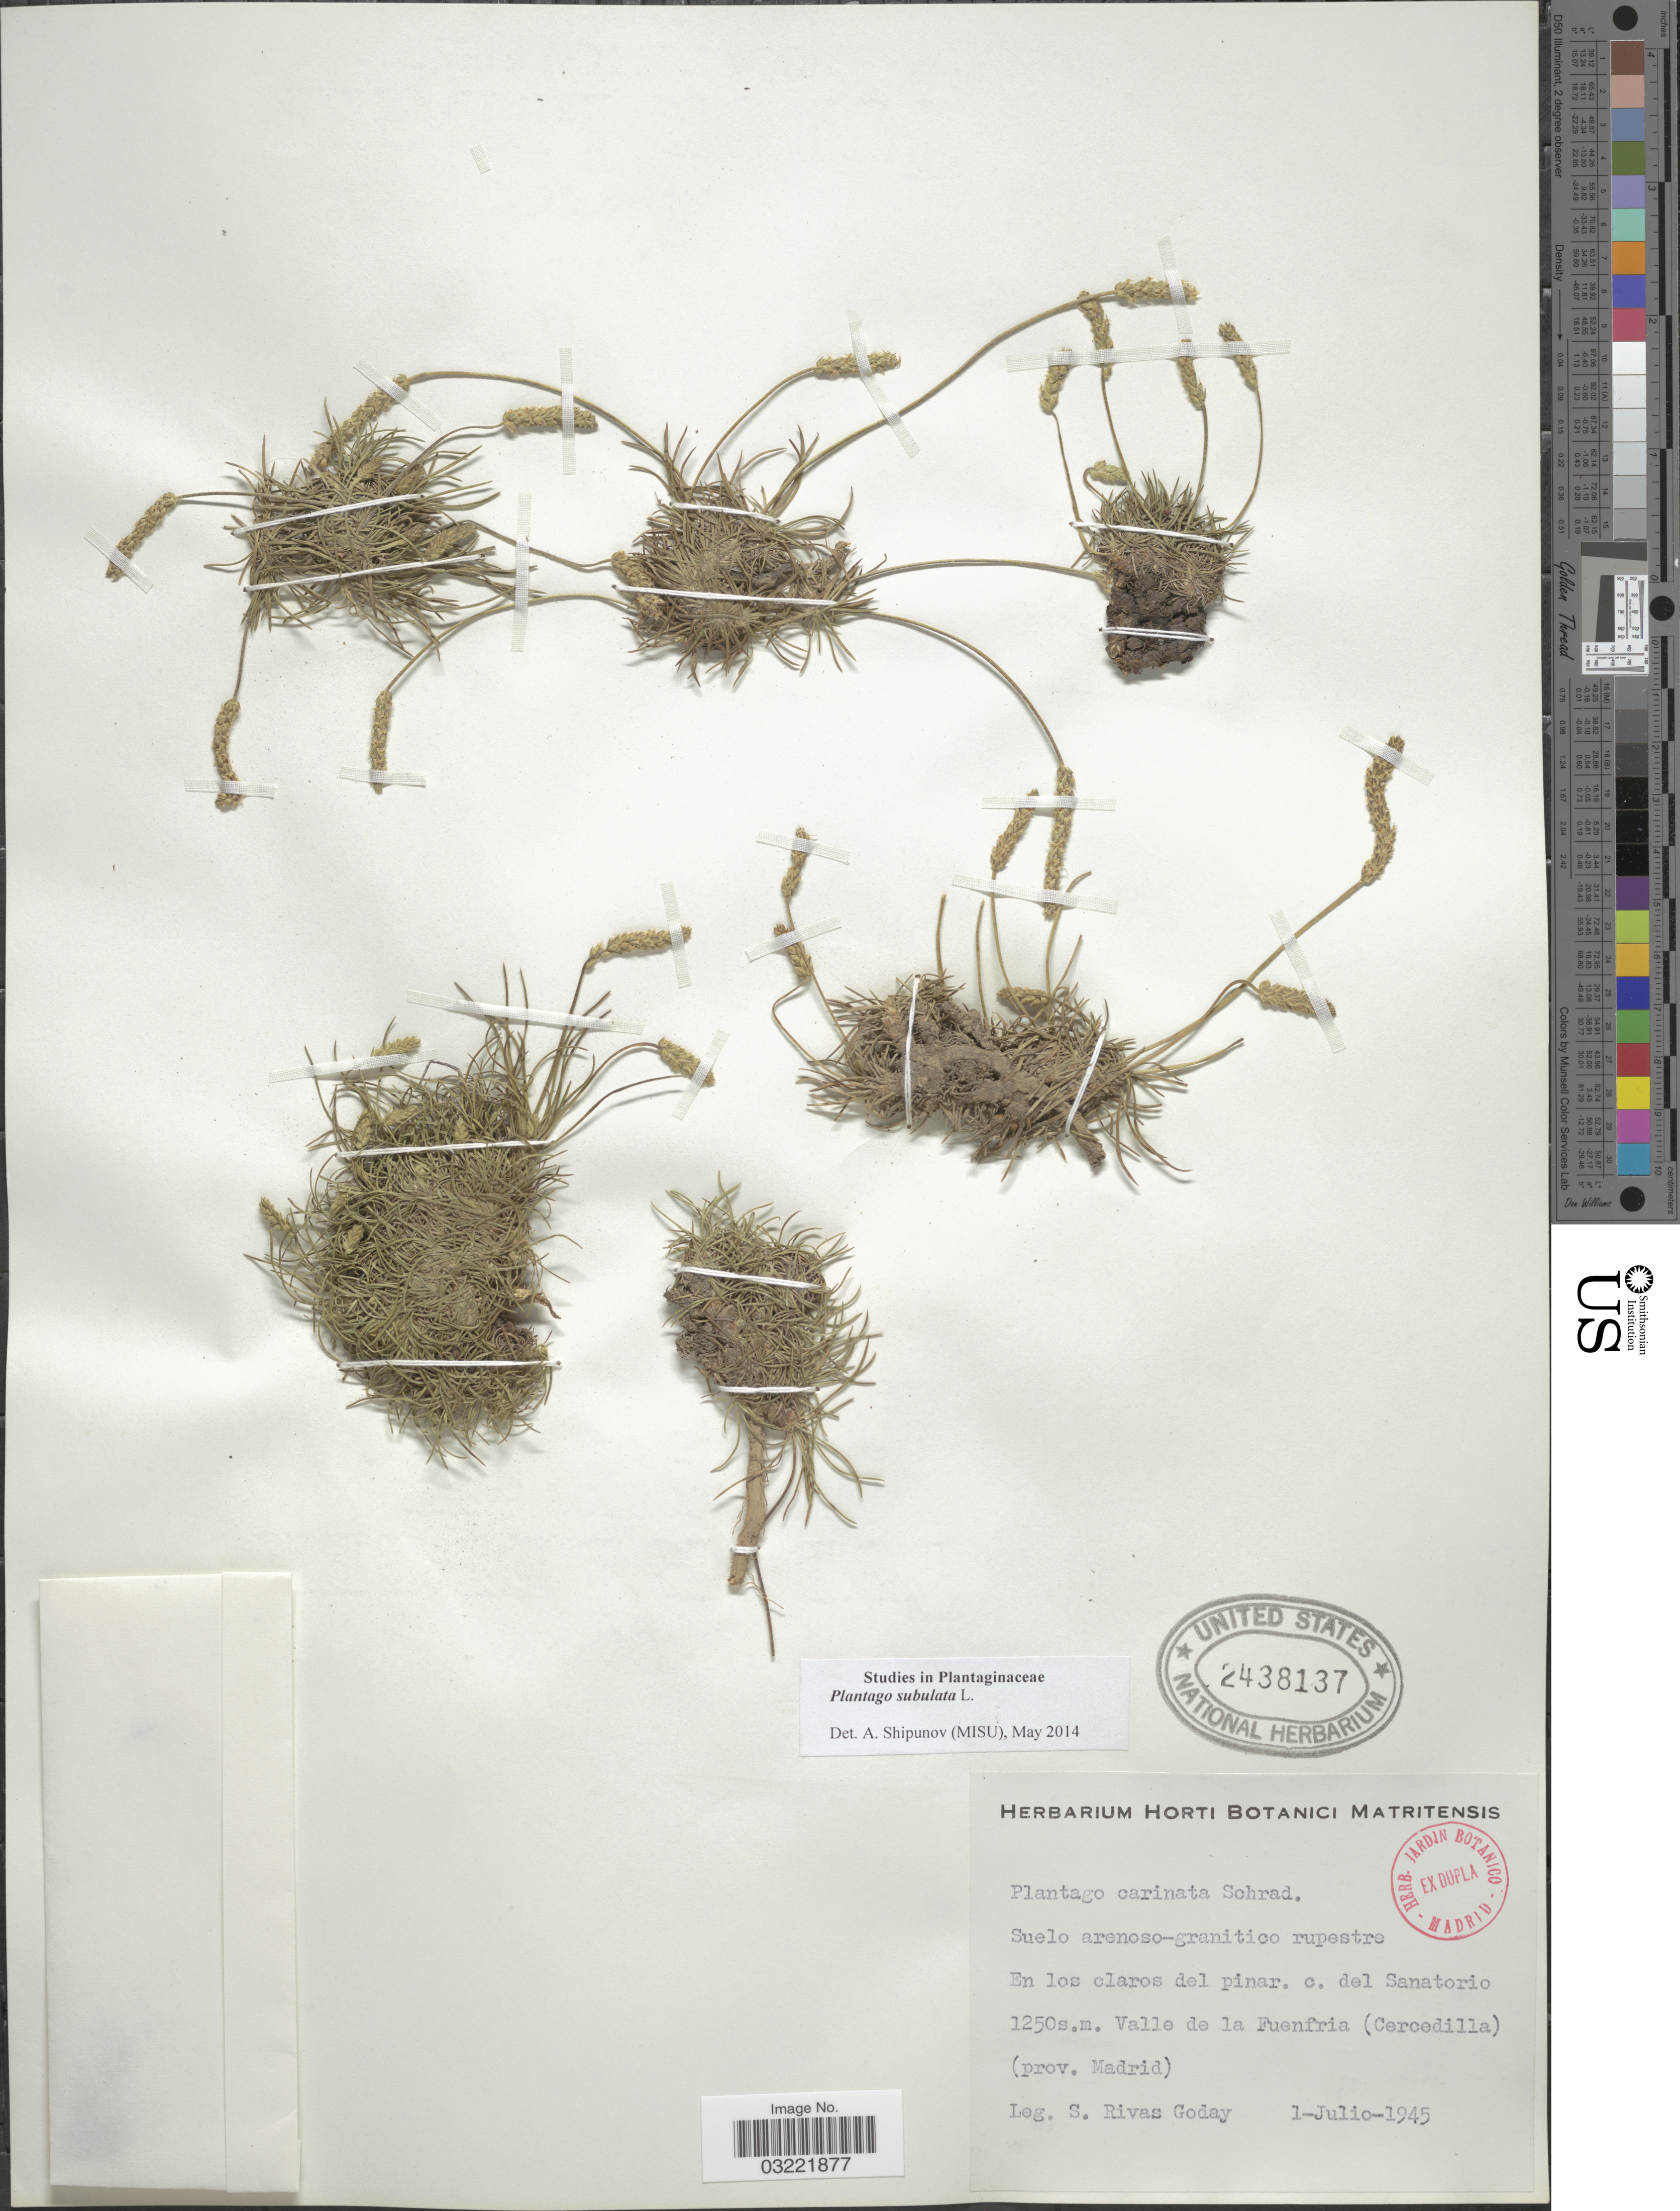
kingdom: Plantae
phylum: Tracheophyta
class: Magnoliopsida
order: Lamiales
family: Plantaginaceae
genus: Plantago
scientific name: Plantago subulata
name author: L.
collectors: S. Goday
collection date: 1945-07-01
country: Spain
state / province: Madrid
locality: En los claros del pinar. c. del Sanatorio. Valle de la Fuenfria (Cercedilla).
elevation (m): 1250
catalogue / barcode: US 2438137